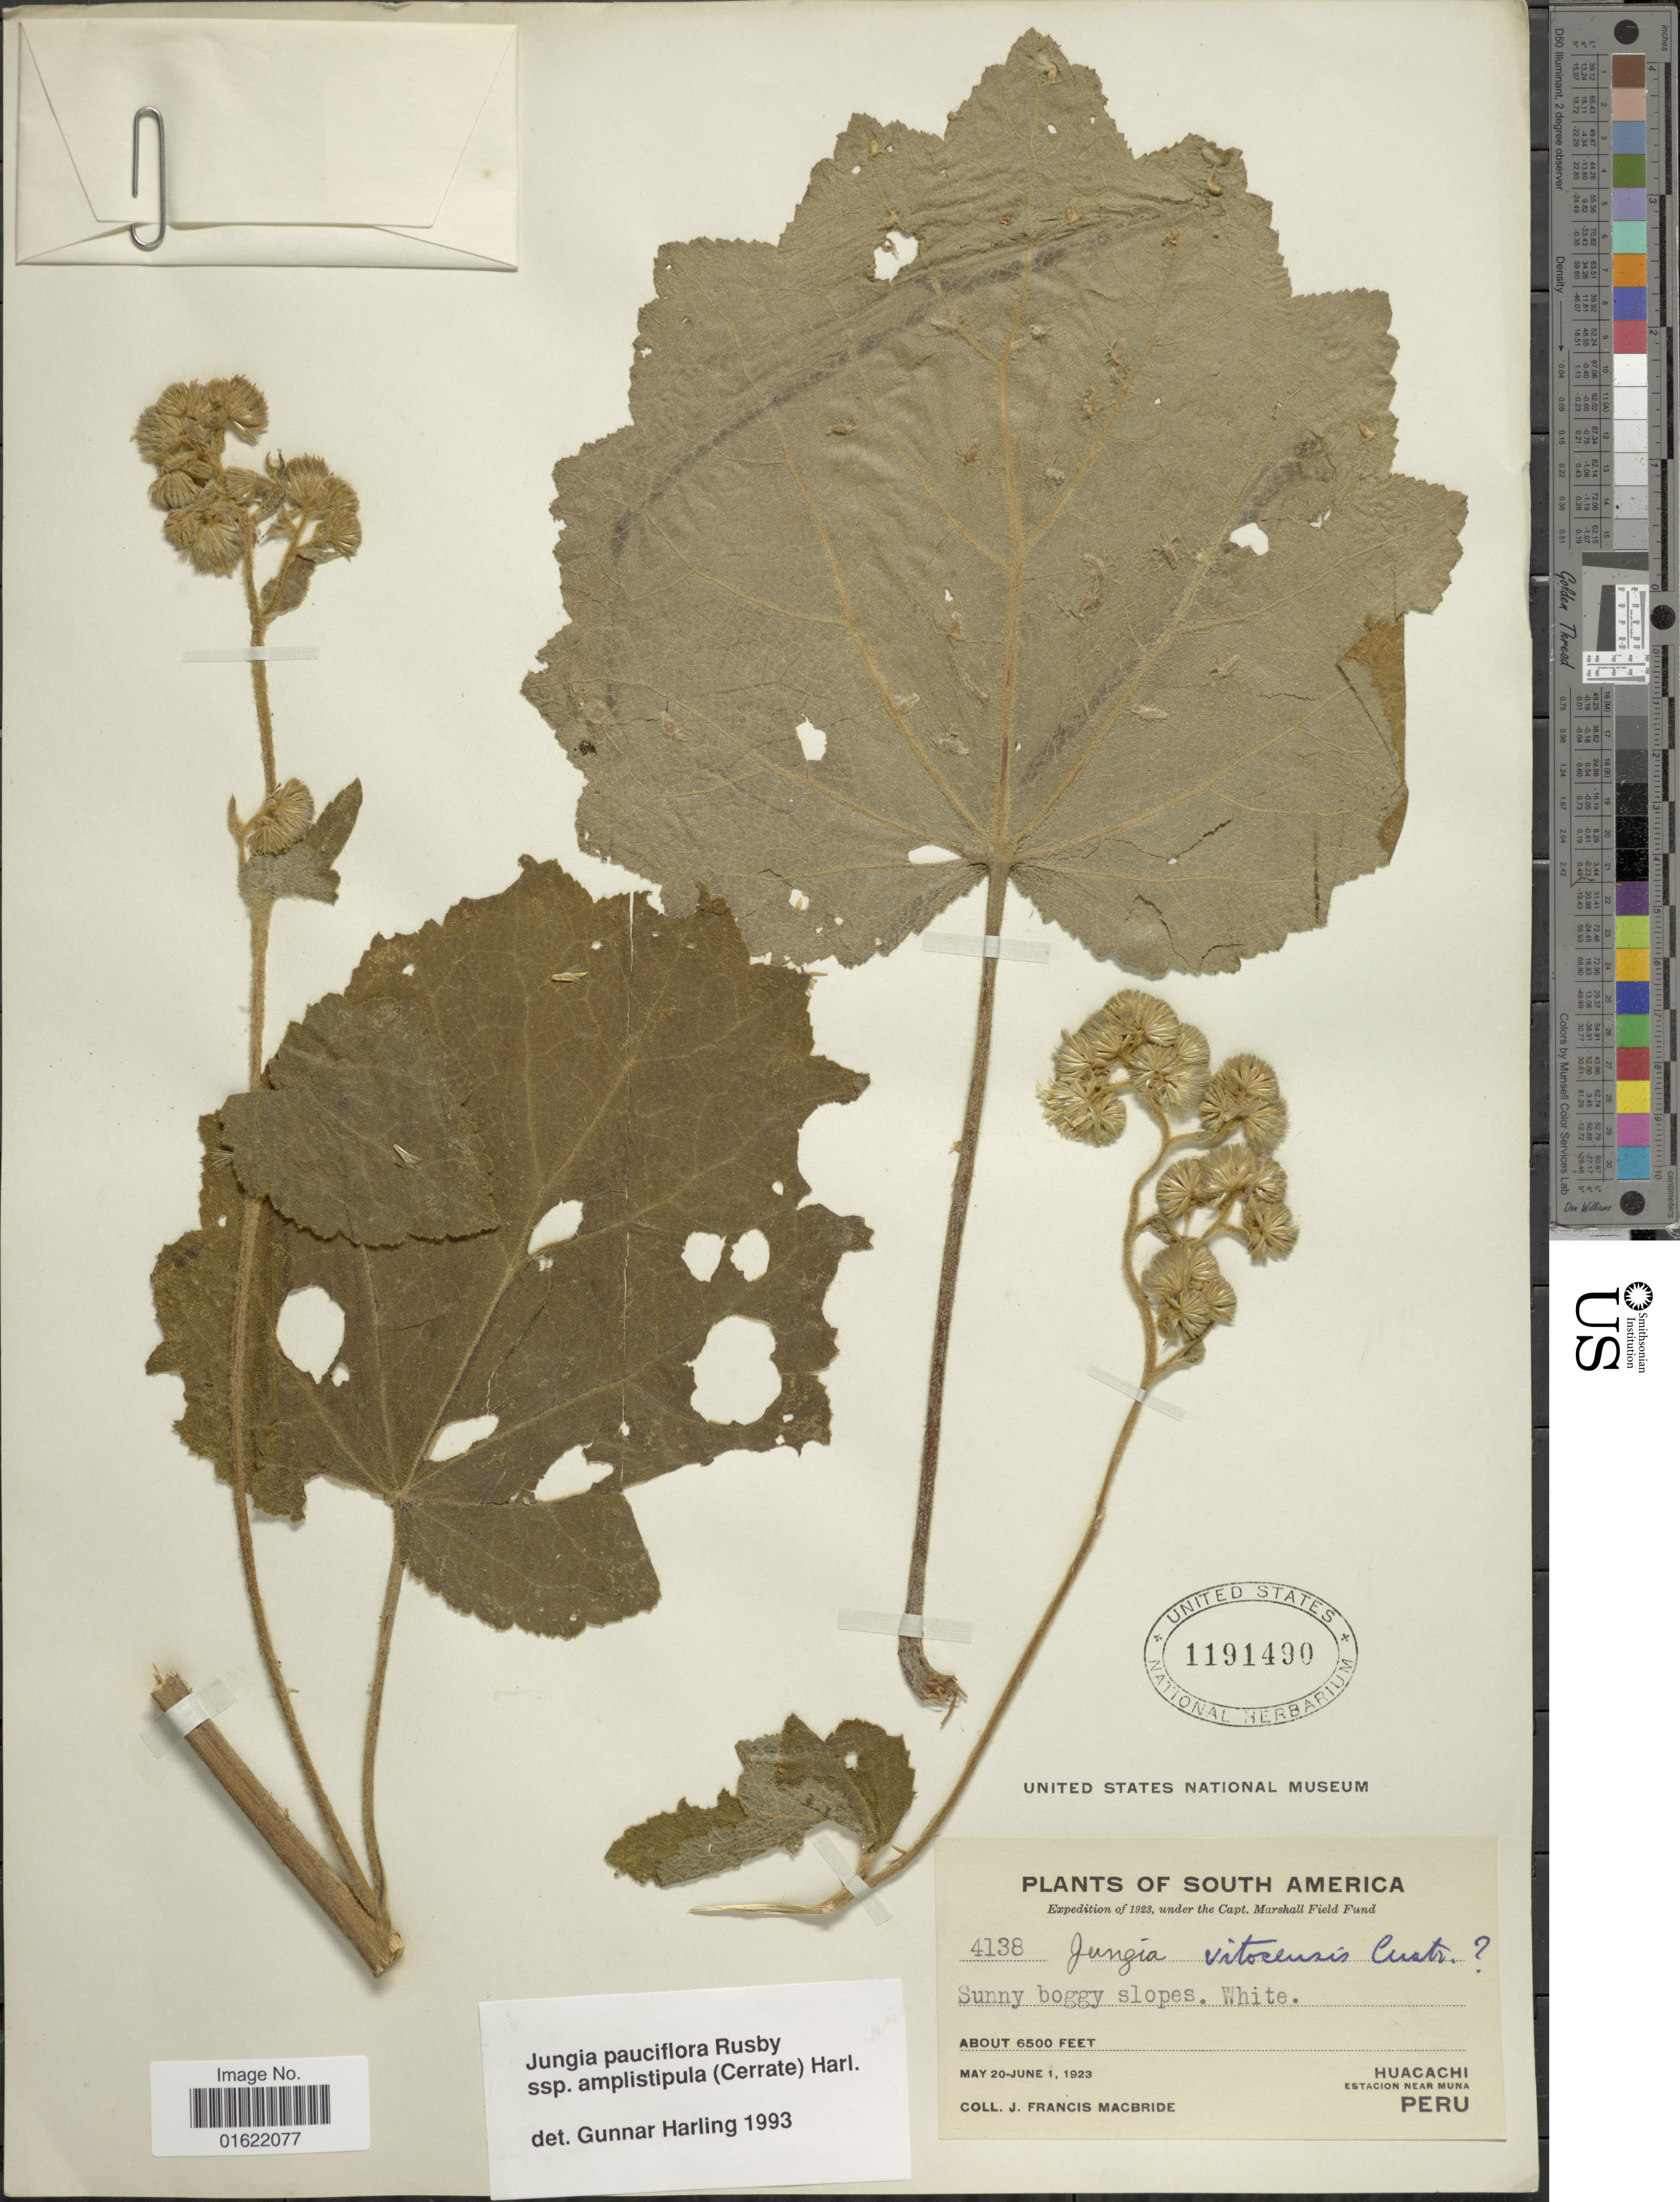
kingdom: Plantae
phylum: Tracheophyta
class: Magnoliopsida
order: Asterales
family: Asteraceae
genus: Jungia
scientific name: Jungia paniculata subsp. amplistipula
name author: (Cerrate) Harling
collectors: J. F. Macbride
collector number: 4138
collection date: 1923-05-20/1923-06-01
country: Peru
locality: Hucachi, Estacion near Muna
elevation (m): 1981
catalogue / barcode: US 1191490